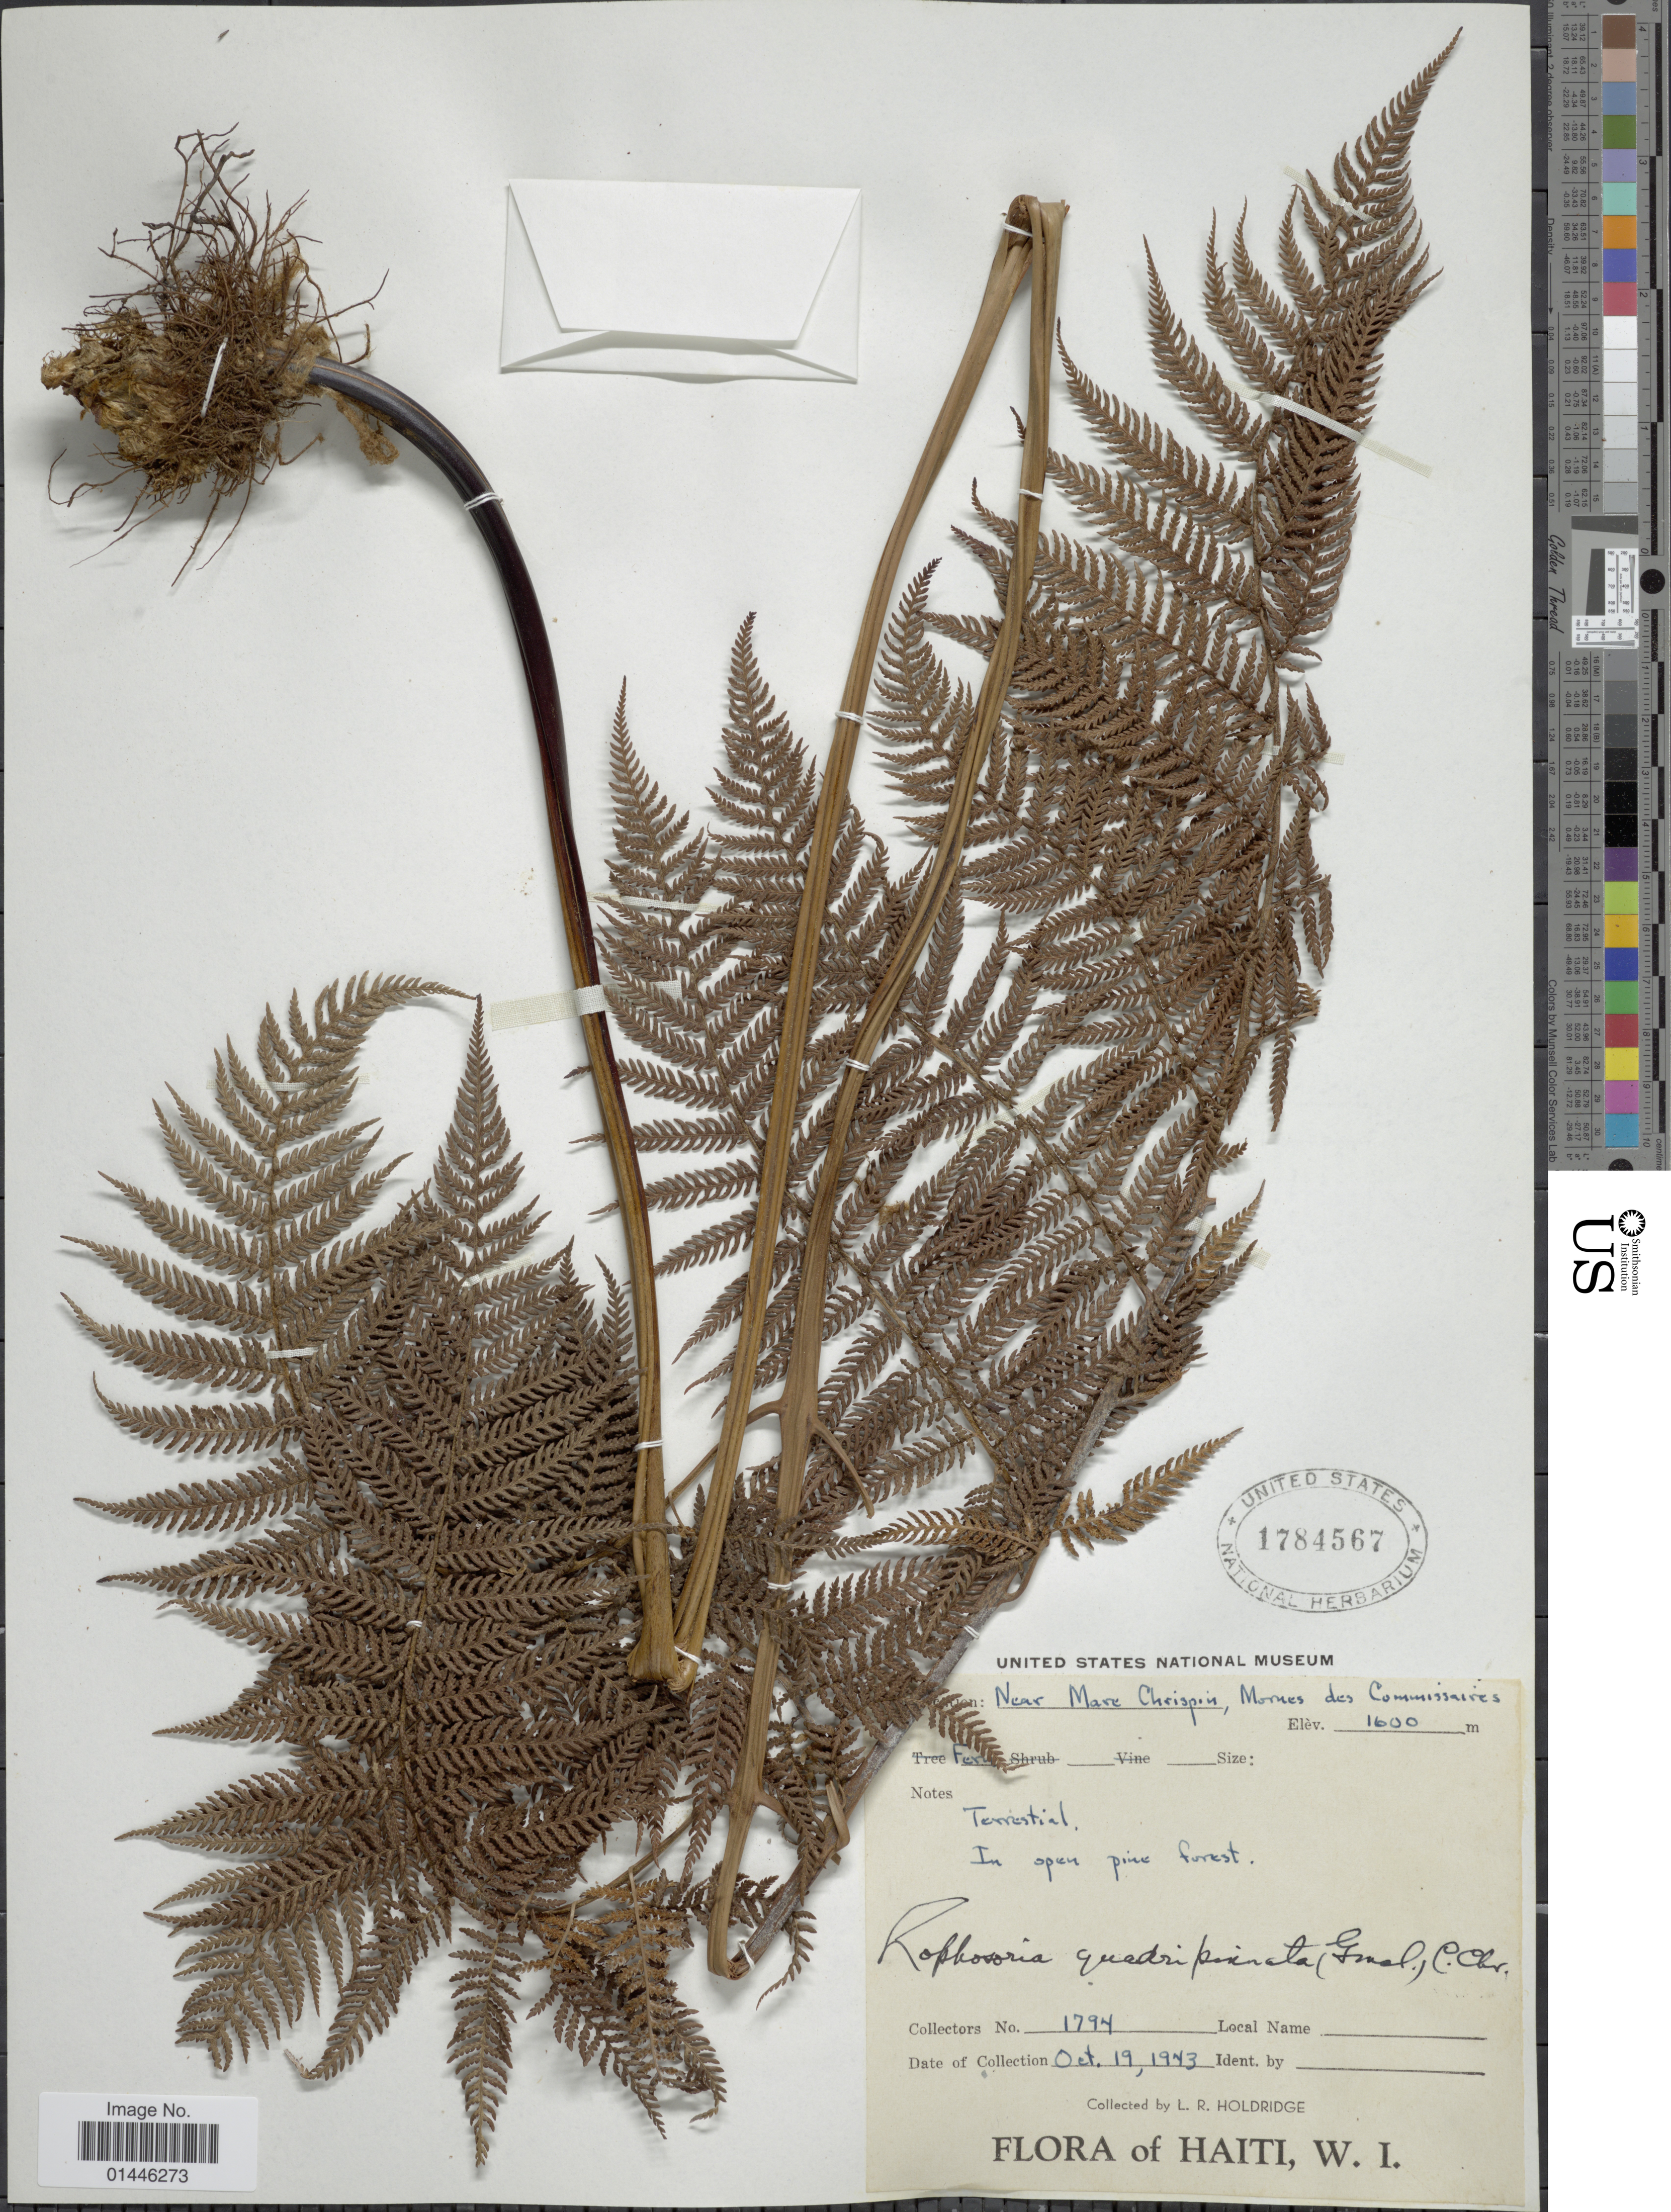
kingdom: Plantae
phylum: Tracheophyta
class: Polypodiopsida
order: Cyatheales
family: Dicksoniaceae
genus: Lophosoria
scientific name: Lophosoria quadripinnata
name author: (J.F. Gmel.) C. Chr.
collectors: L. Holdridge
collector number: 1794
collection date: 1943-10-19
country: Haiti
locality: Near Mare Chrispin, Mornes des Commissaires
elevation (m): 1600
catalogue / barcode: US 1784567